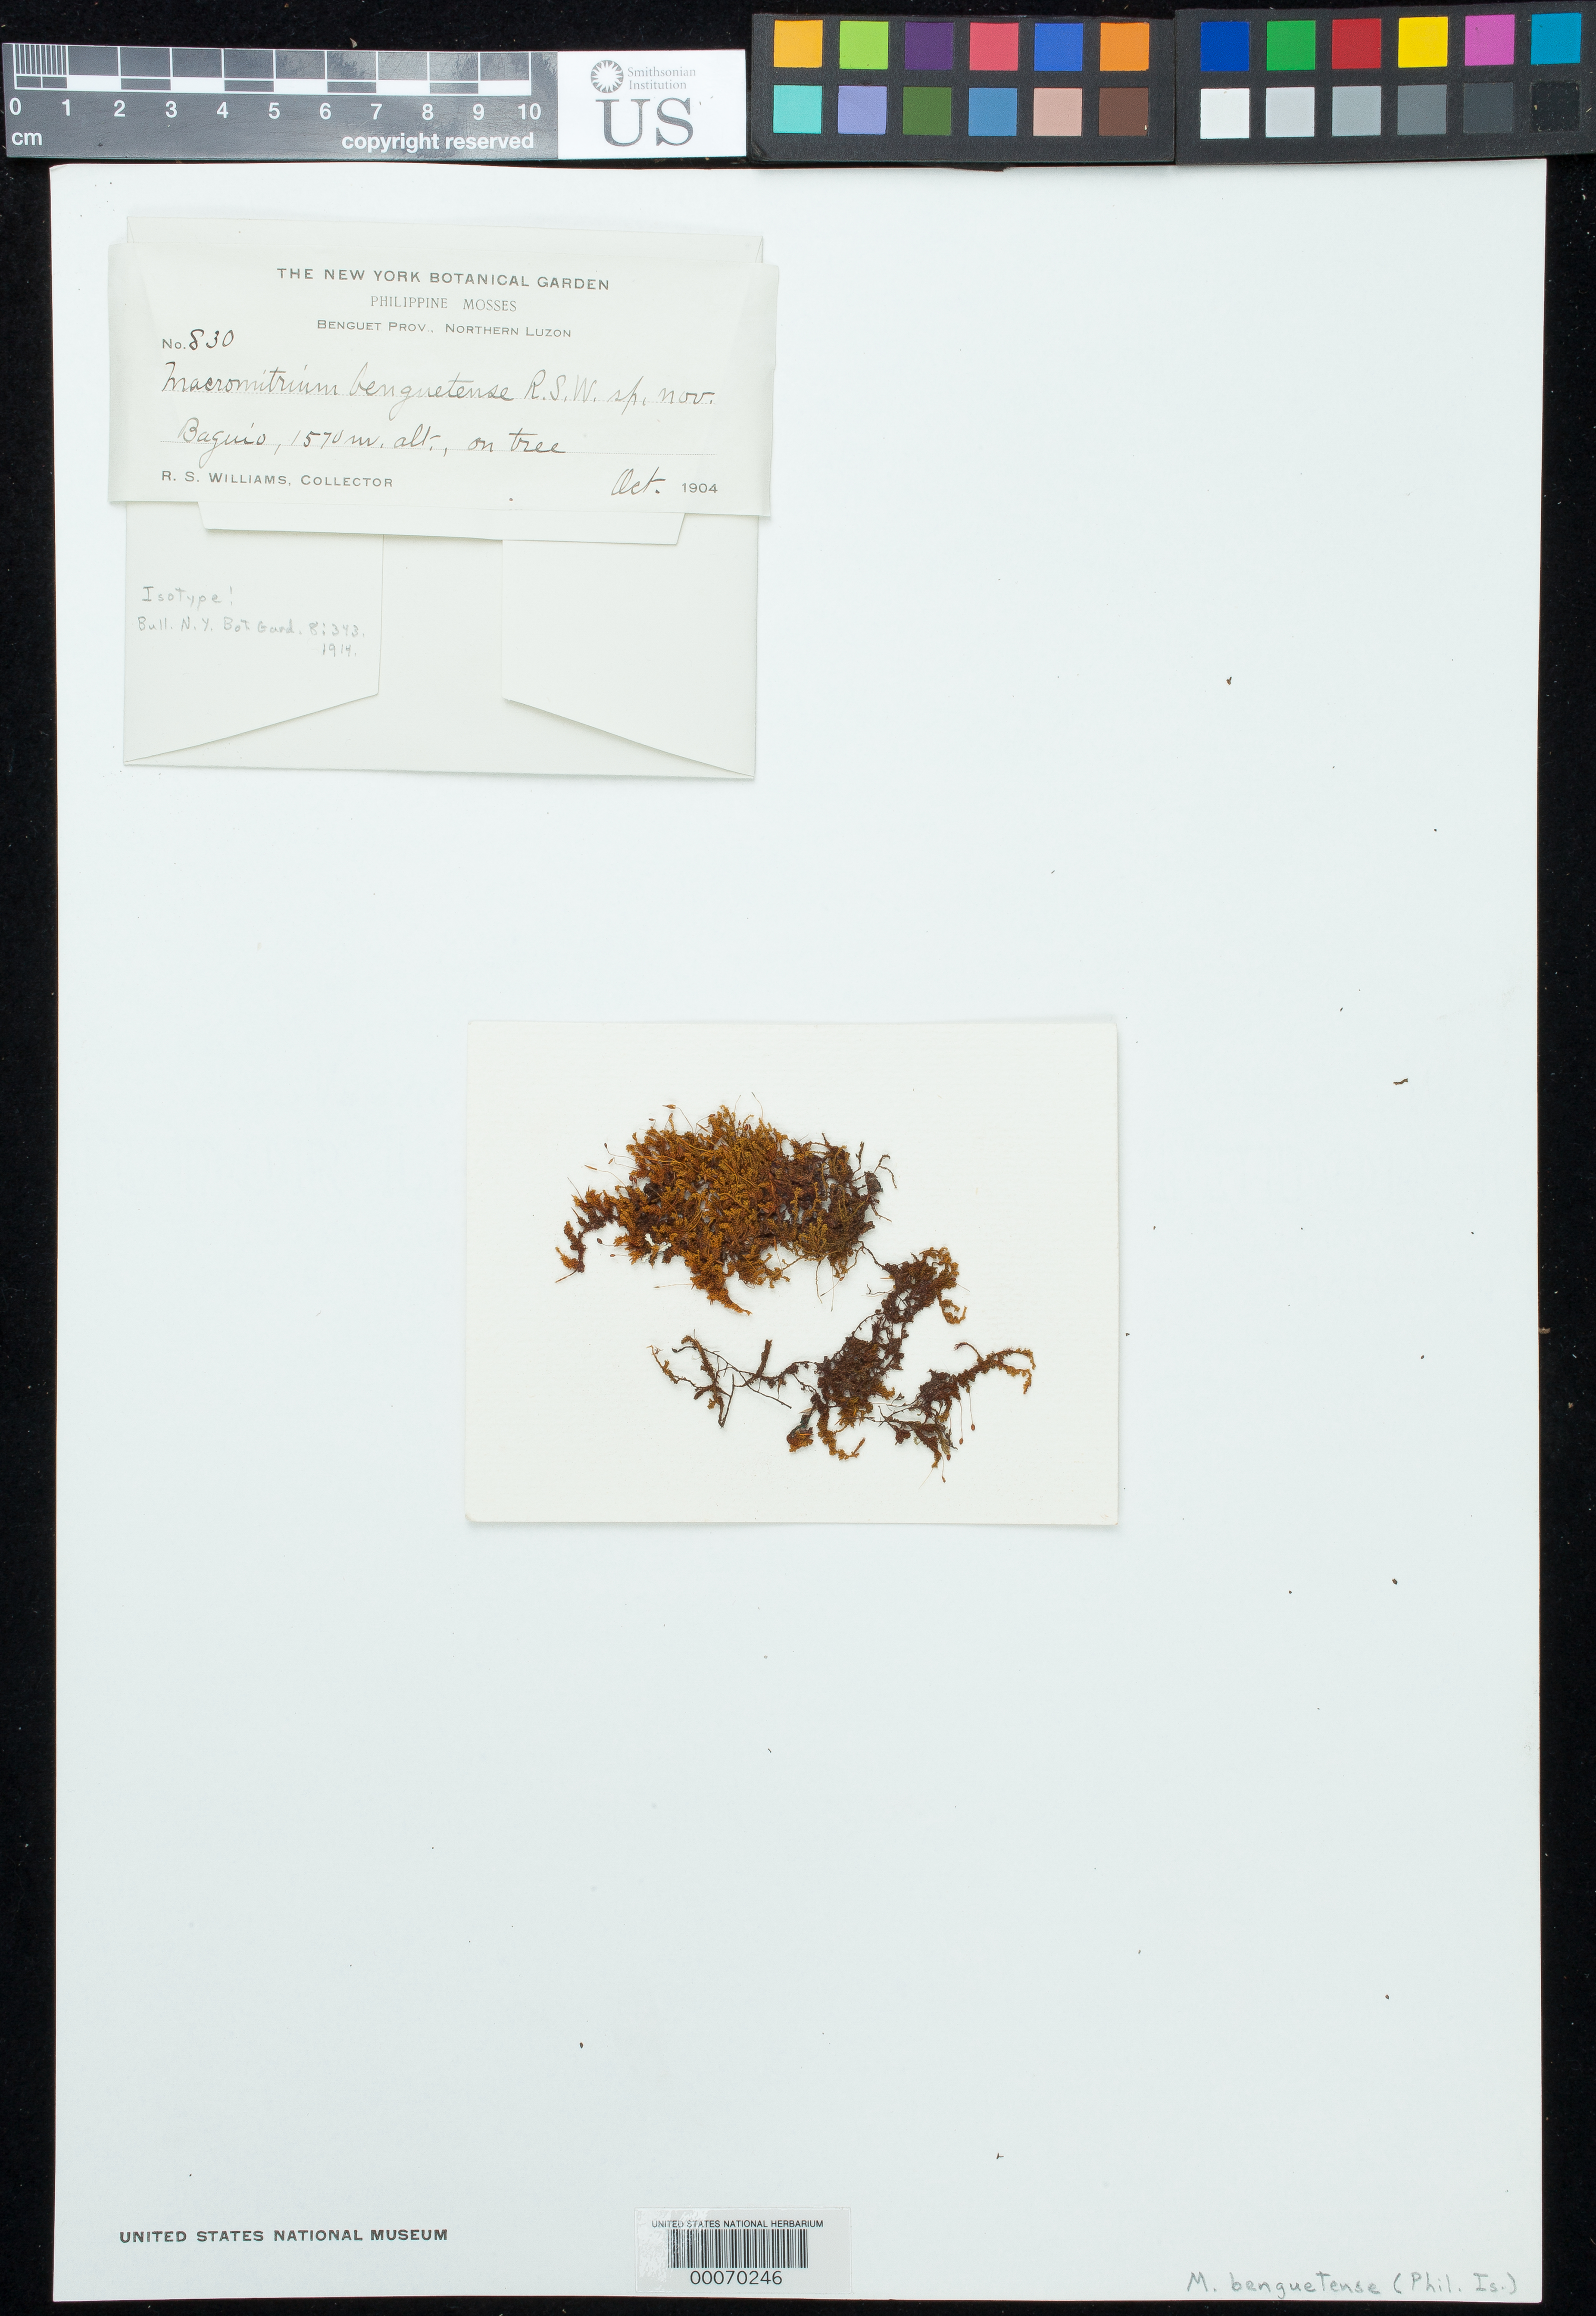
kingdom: Plantae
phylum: Bryophyta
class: Bryopsida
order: Orthotrichales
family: Orthotrichaceae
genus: Macromitrium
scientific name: Macromitrium benguetense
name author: R.S. Williams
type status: Isotype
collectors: R. S. Williams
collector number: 830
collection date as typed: Oct 1904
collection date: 1904-10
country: Philippines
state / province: Cordillera (Administrative Region)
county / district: Benguet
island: Luzon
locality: Baguio.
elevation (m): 1570